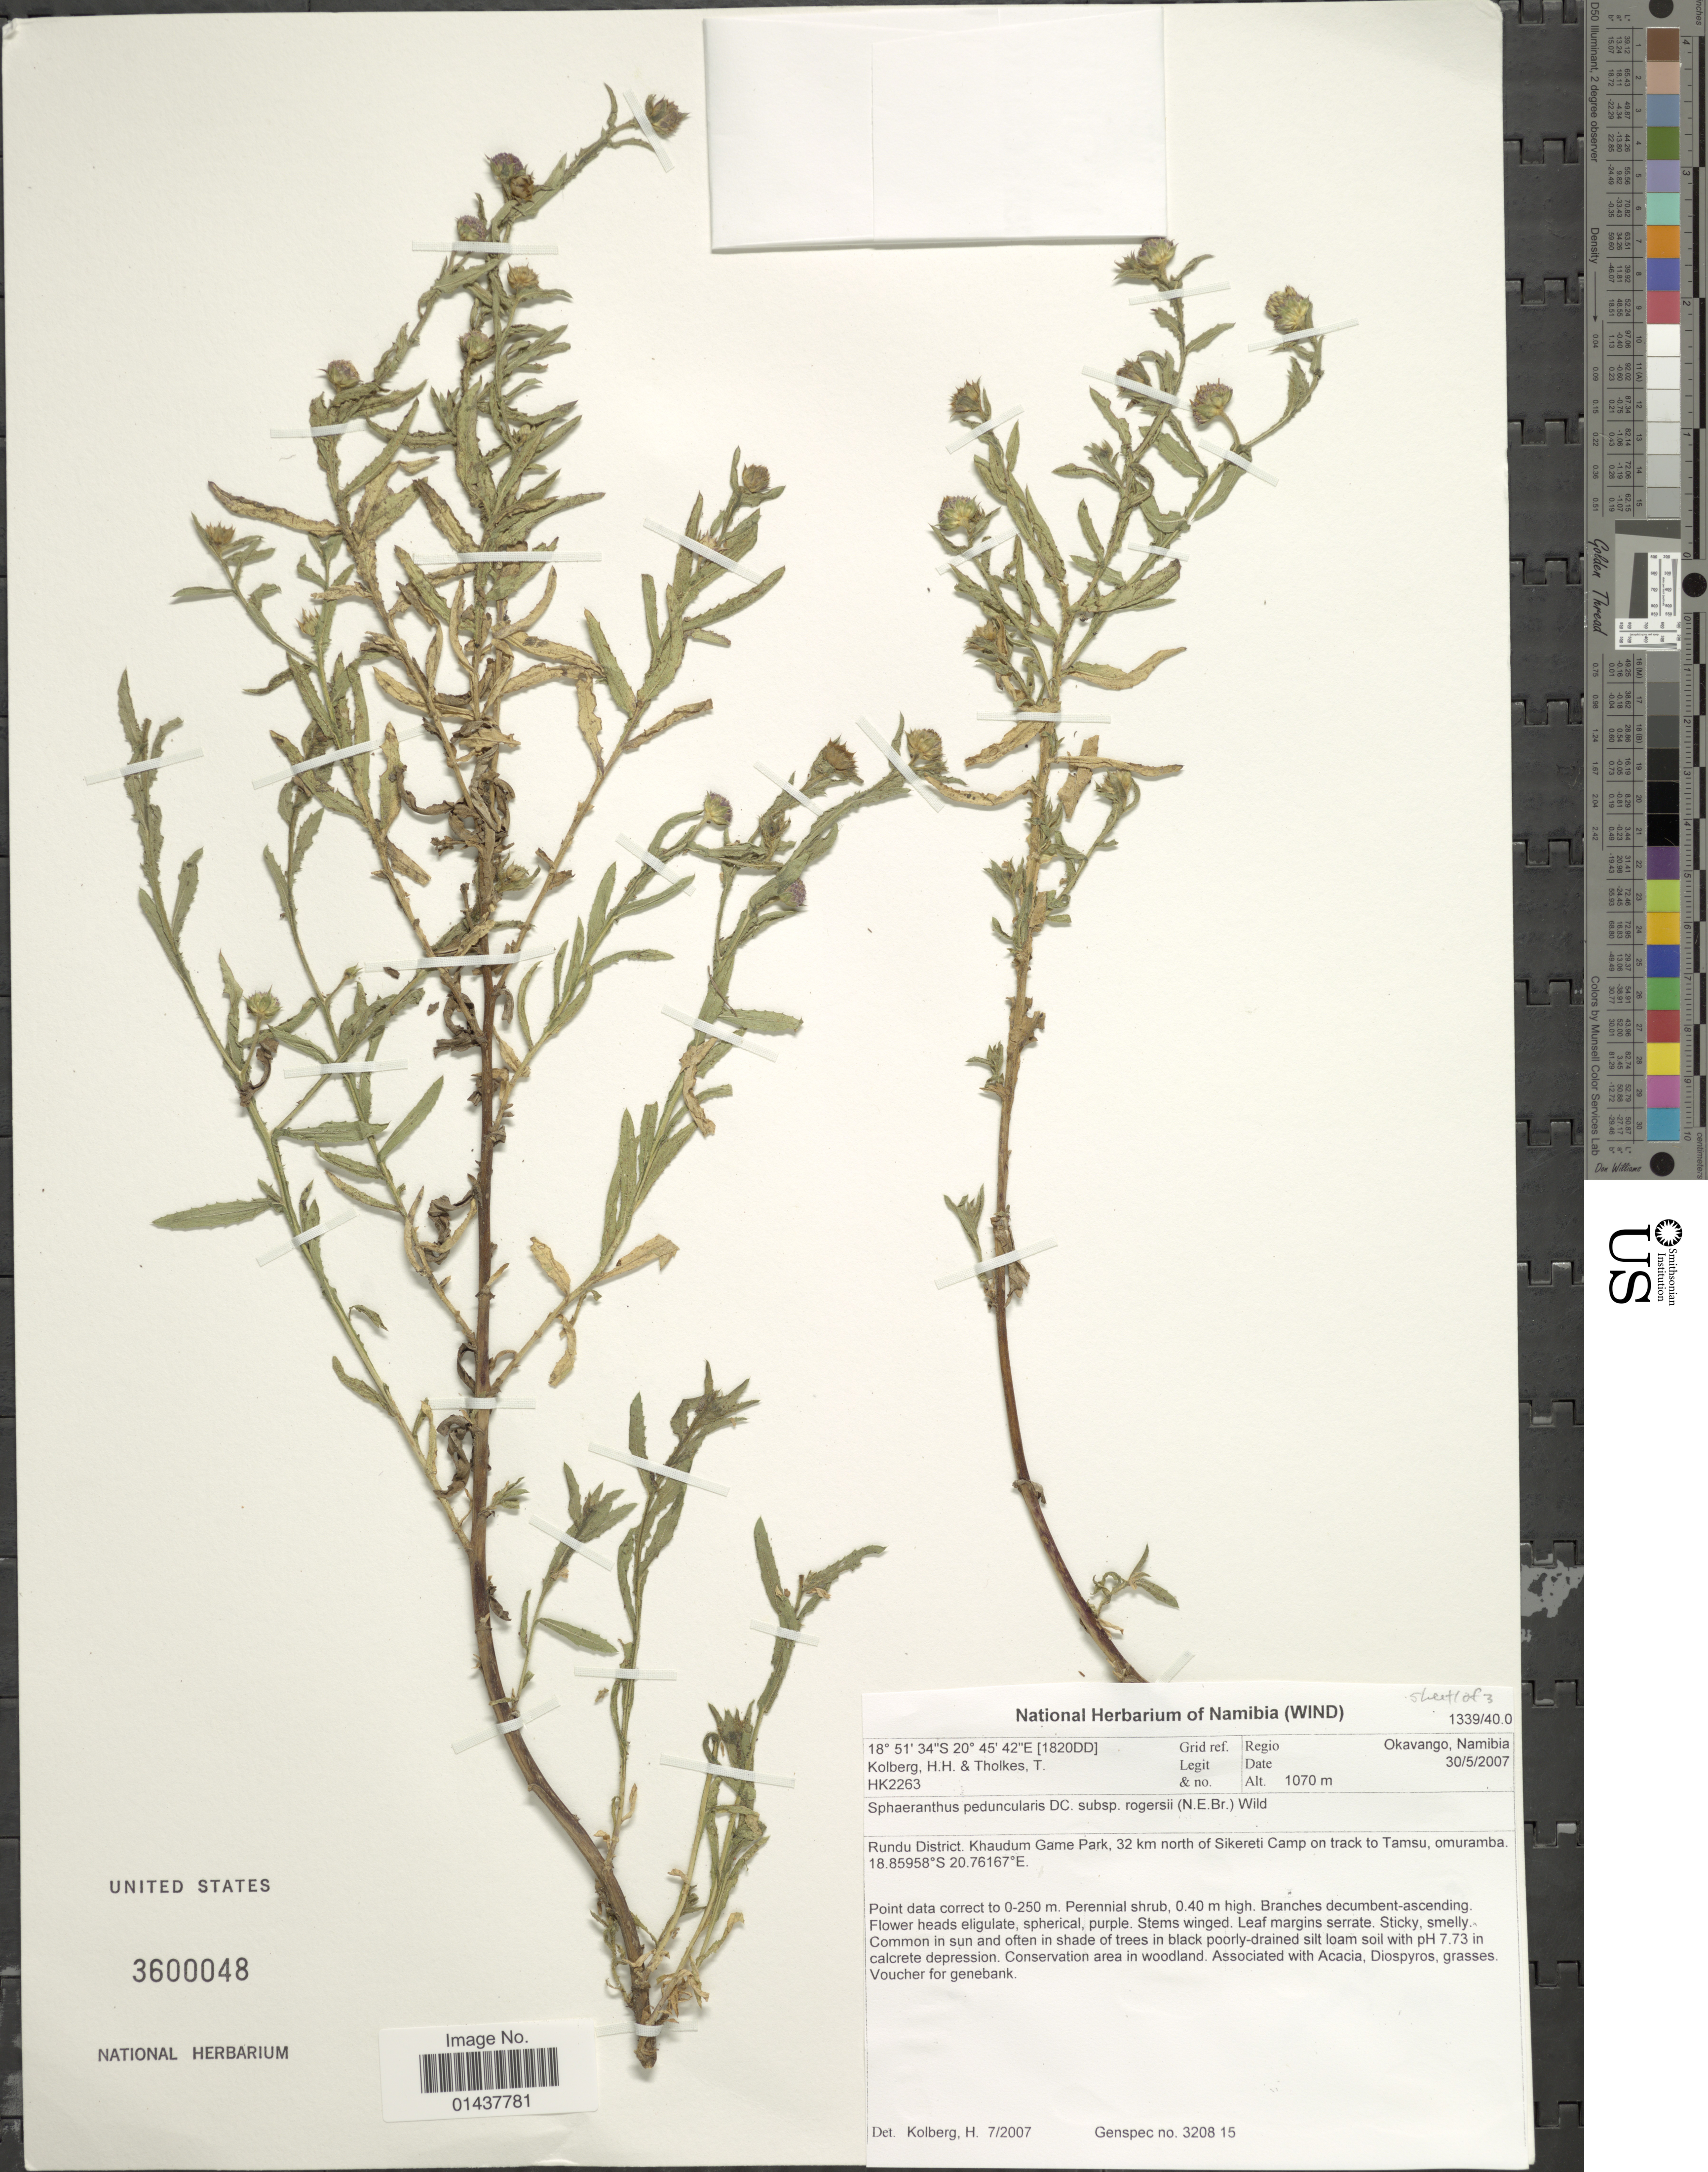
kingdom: Plantae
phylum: Tracheophyta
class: Magnoliopsida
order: Asterales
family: Asteraceae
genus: Sphaeranthus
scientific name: Sphaeranthus peduncularis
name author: DC.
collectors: H. H. Kolberg & T. Tholkes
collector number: HK2263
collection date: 2007-05-30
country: Namibia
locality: Regio Okavango, Rundu District, Khaudum Game Park, 32 north of Sikereti Camp on track to Tamsu, omuramba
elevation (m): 1070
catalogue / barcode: US 3600048